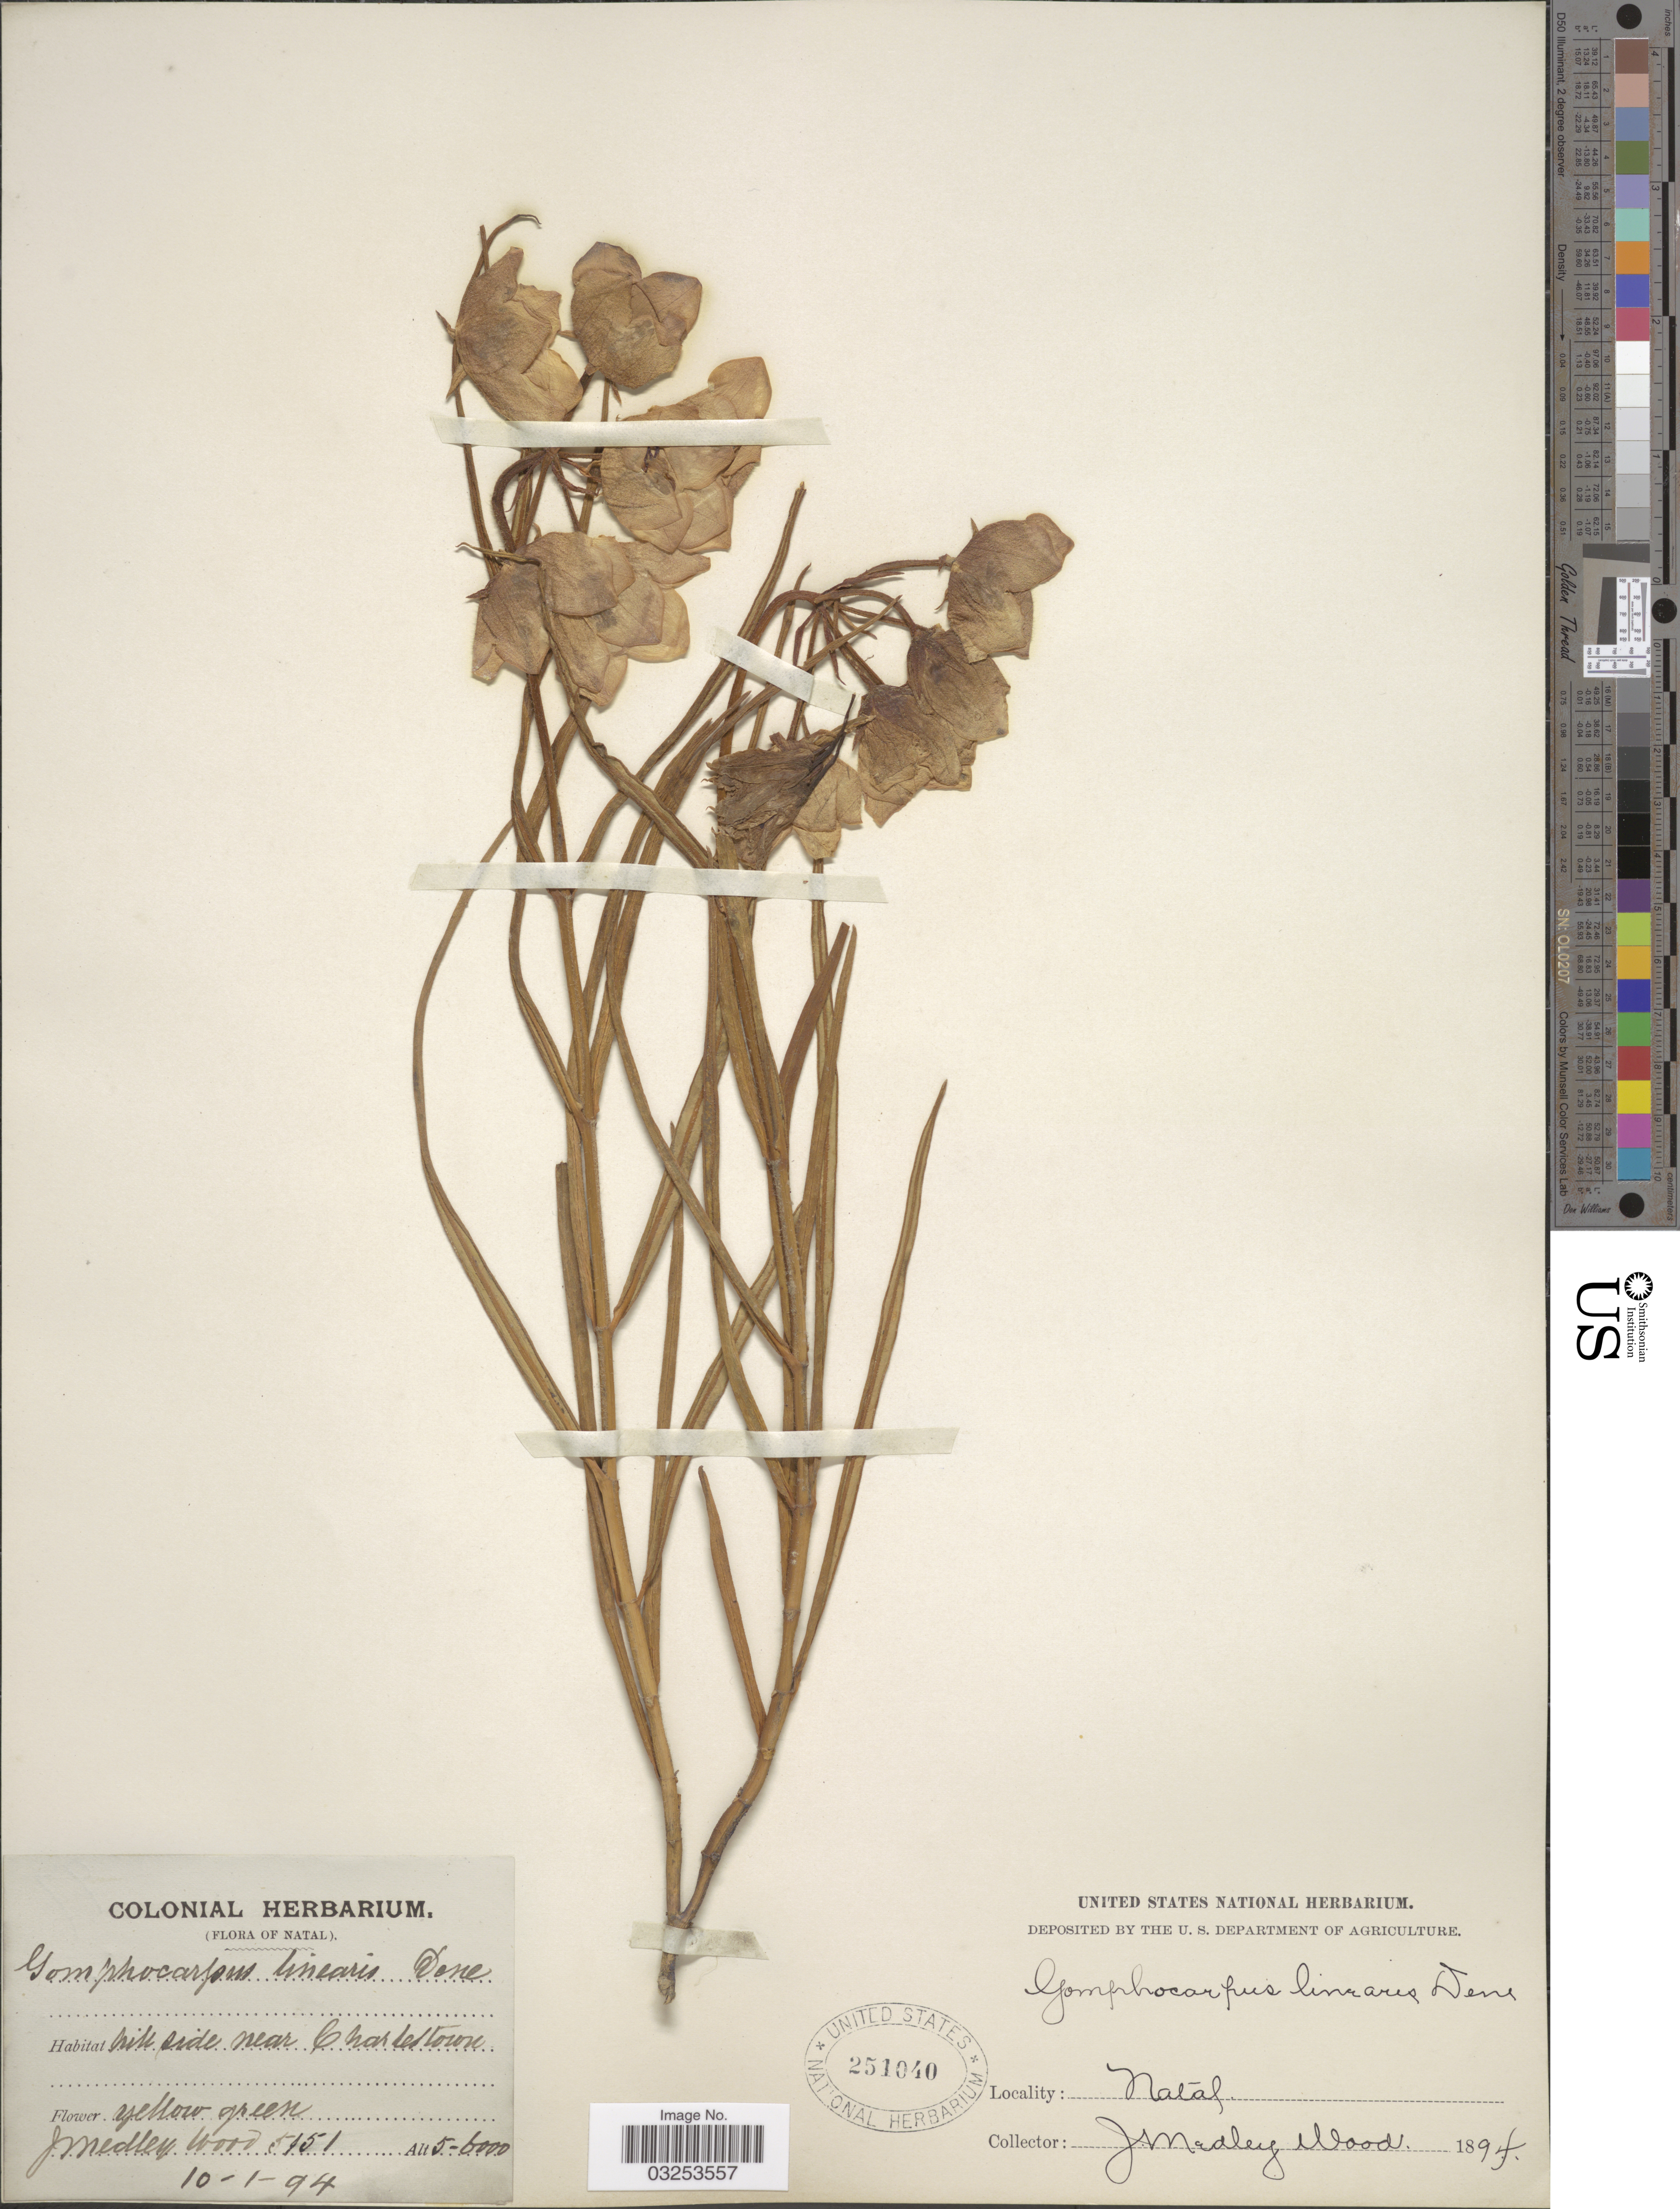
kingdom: Plantae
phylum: Tracheophyta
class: Magnoliopsida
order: Gentianales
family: Apocynaceae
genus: Pachycarpus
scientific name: Pachycarpus linearis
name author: N.E. Br.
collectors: J. Medley Wood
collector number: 5151*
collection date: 1894-01-10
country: South Africa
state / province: KwaZulu-Natal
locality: Natal, hillside near Charlestown.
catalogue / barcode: US 251040